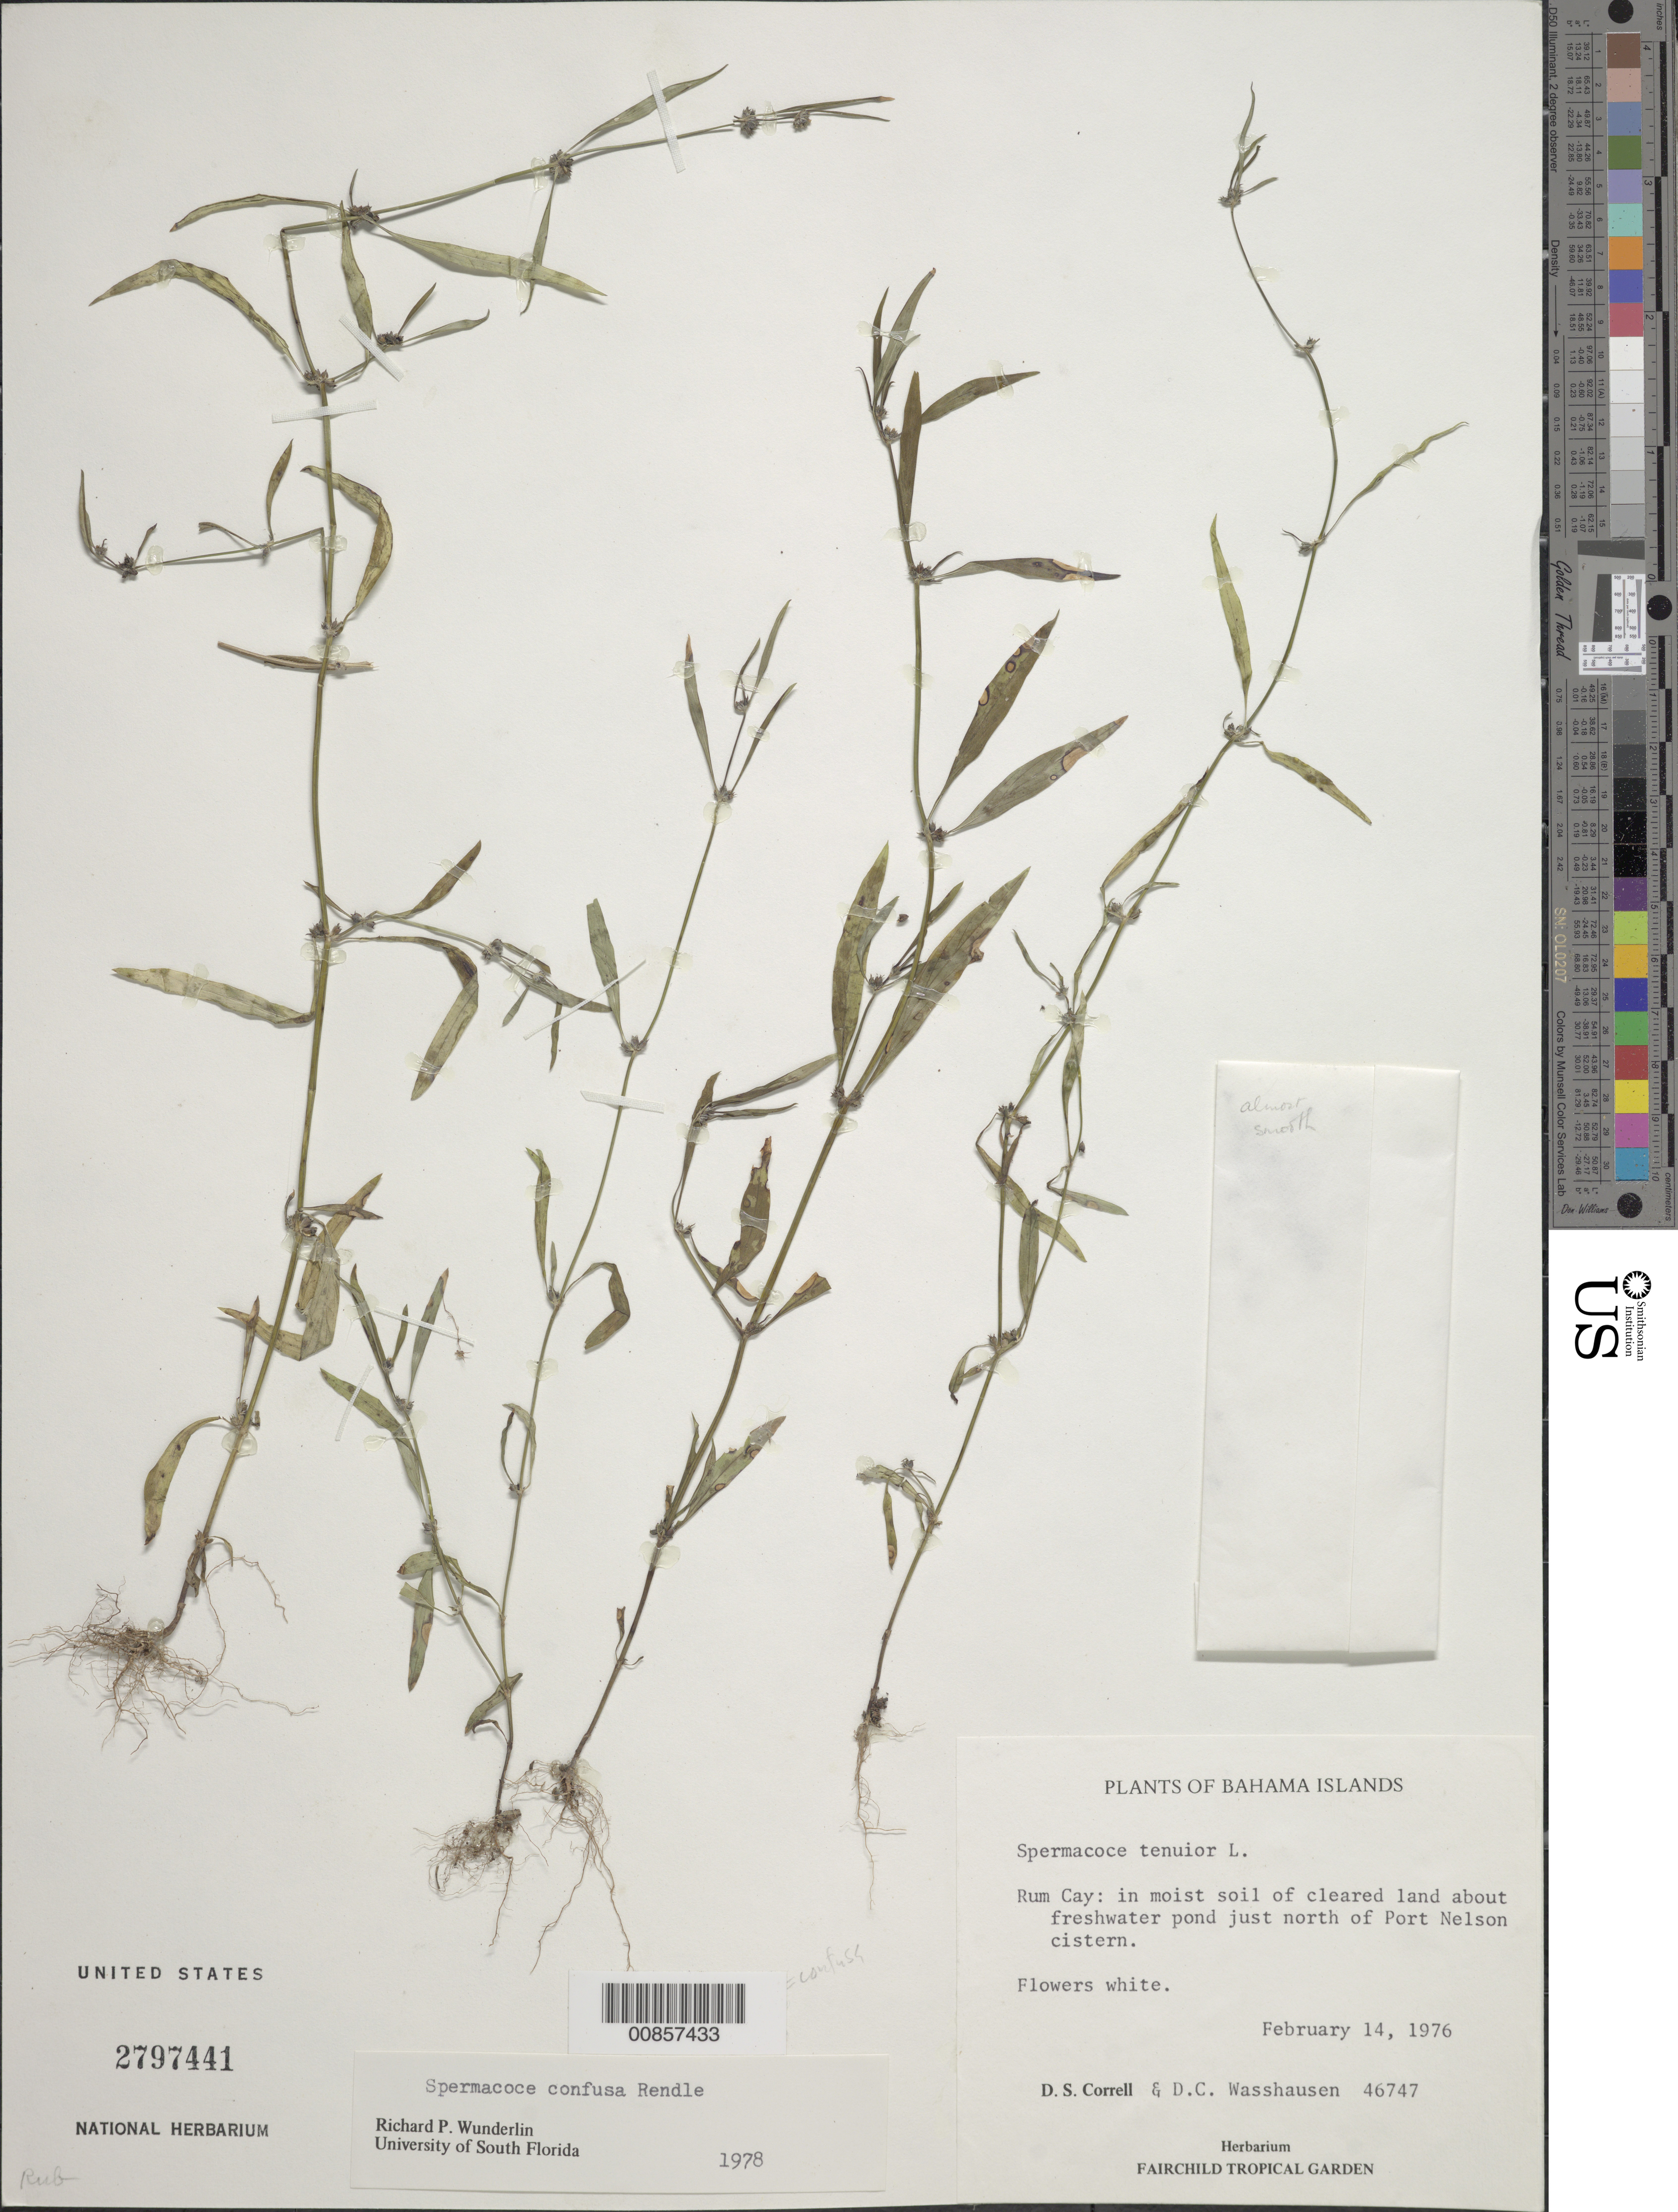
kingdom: Plantae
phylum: Tracheophyta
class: Magnoliopsida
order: Gentianales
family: Rubiaceae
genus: Spermacoce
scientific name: Spermacoce tenuior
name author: L.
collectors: D. S. Correll & D. C. Wasshausen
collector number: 46747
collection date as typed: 14 Feb 1976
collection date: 1976-02-14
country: Bahamas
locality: Rum Cay: around pond just north of Port Nelson cistern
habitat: In moist soil of cleared land around freshwater pond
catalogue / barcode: US 2797441